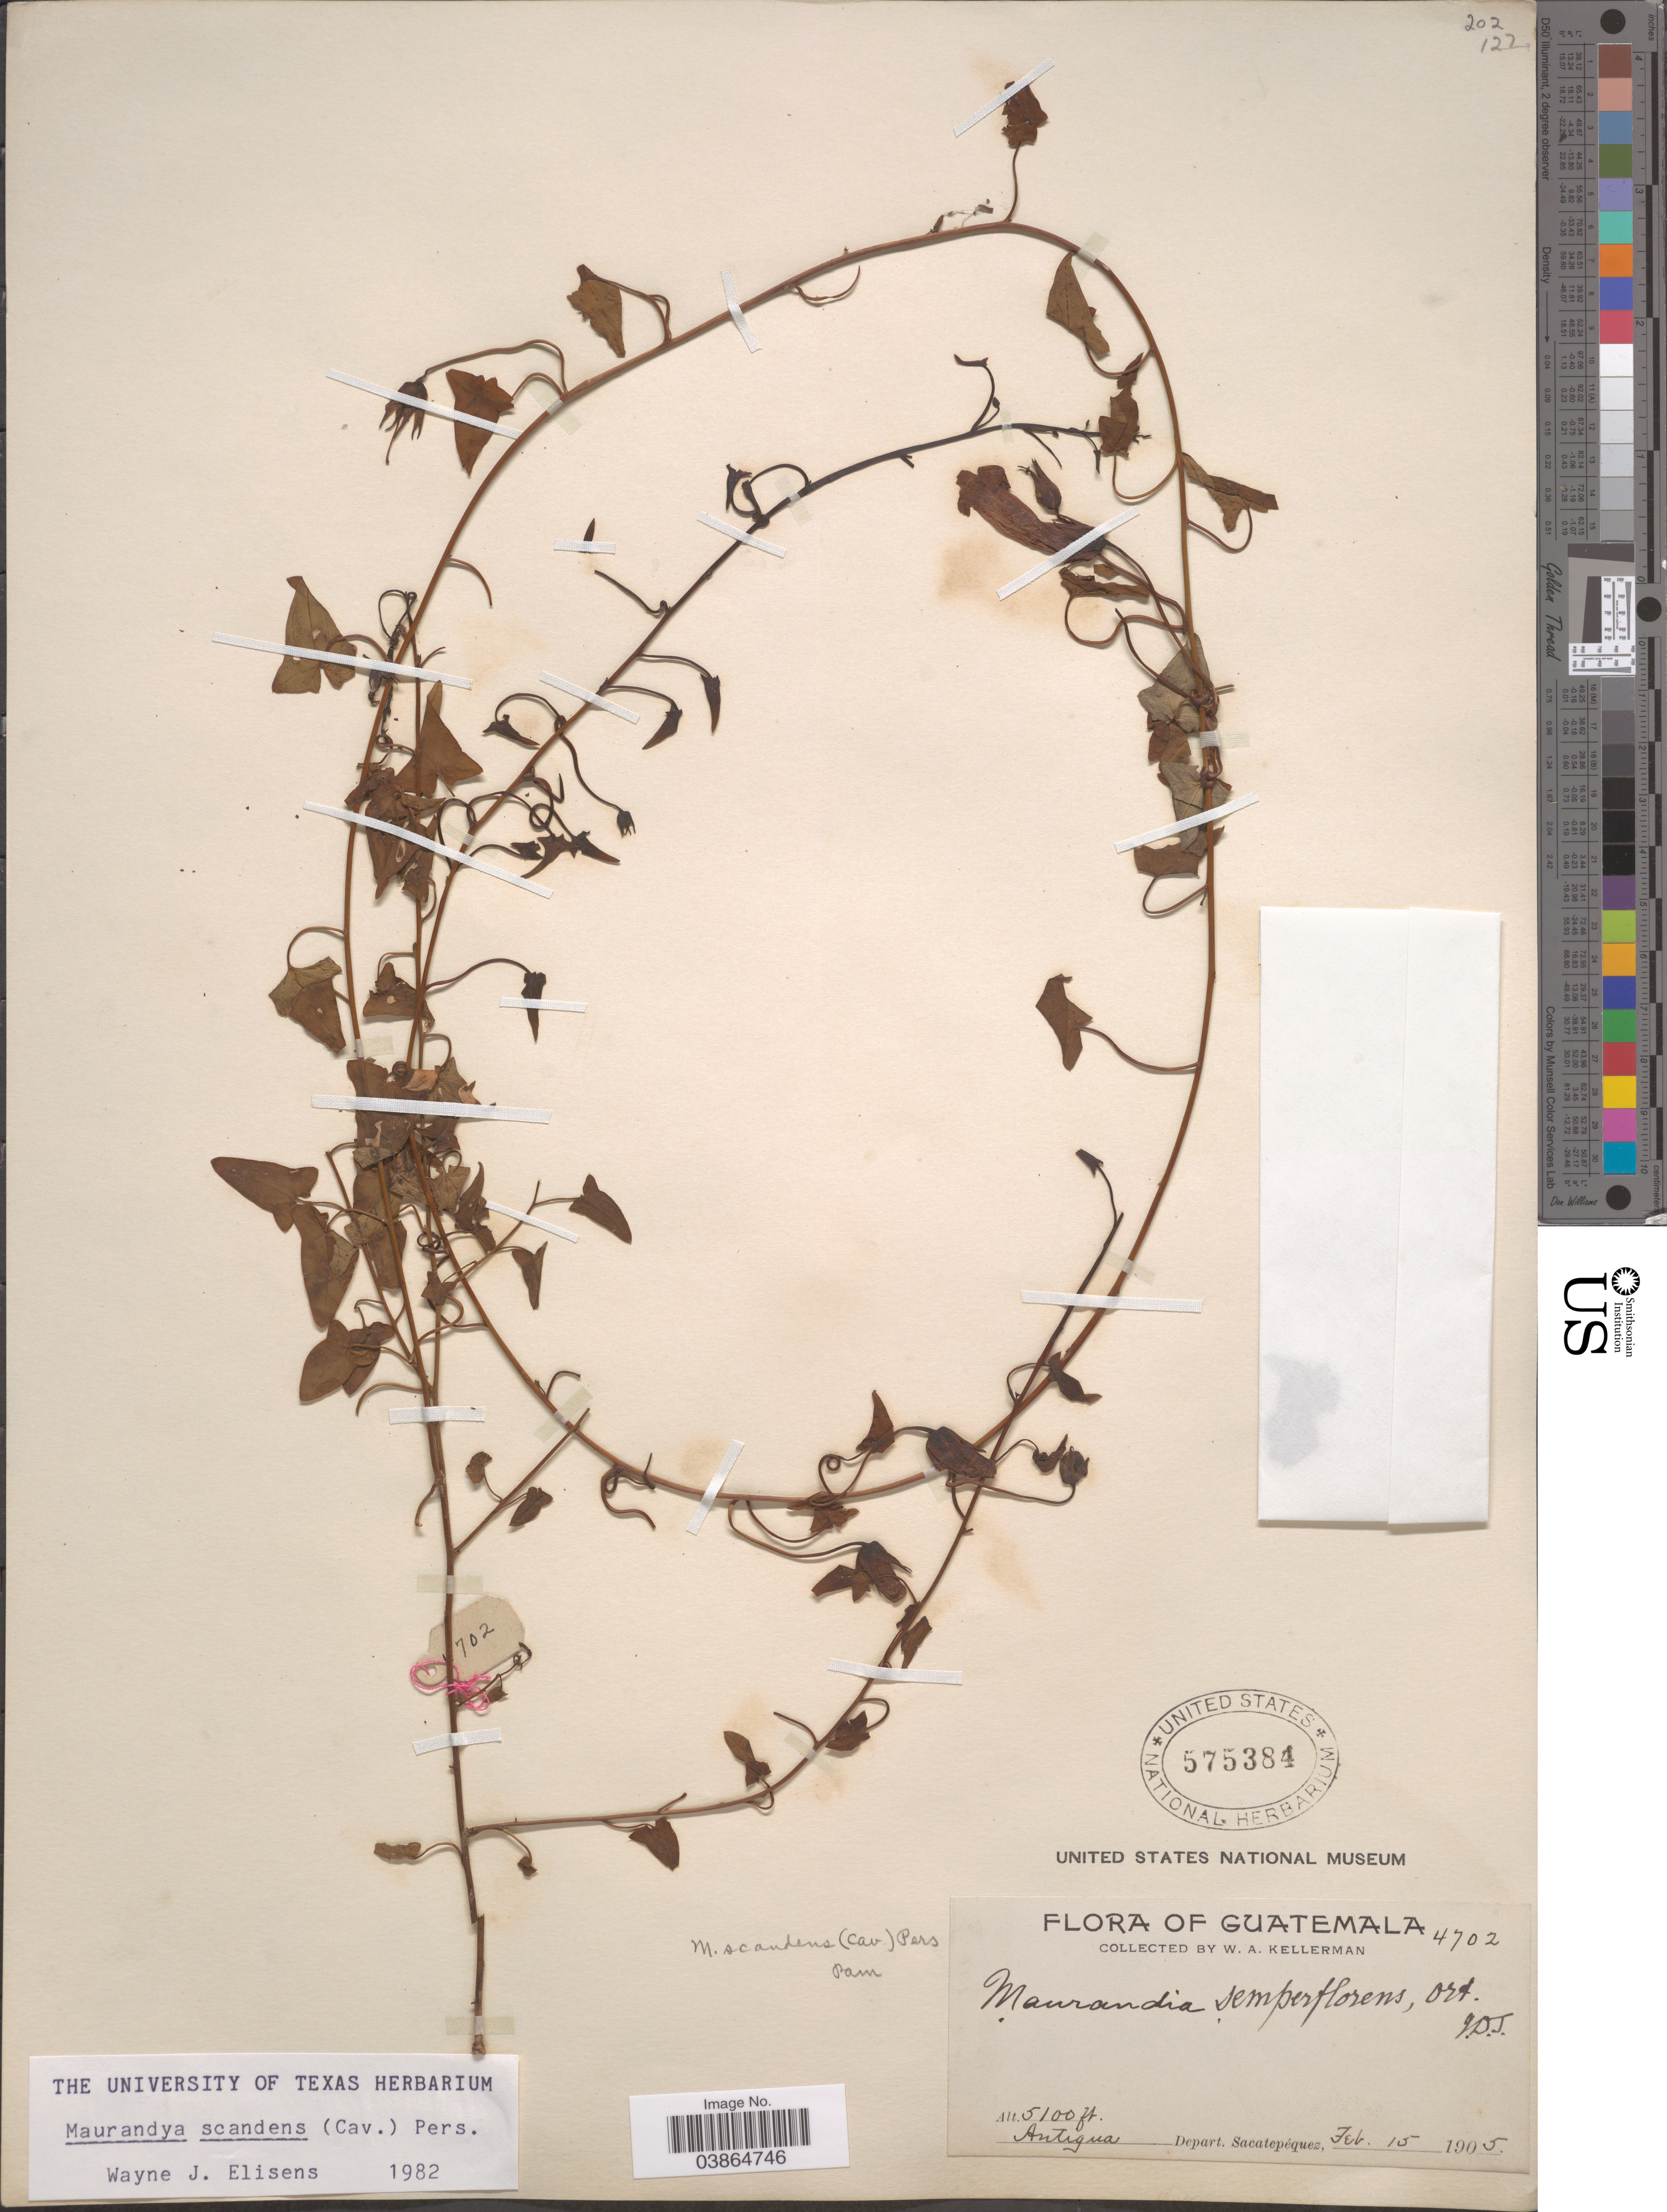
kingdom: Plantae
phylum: Tracheophyta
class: Magnoliopsida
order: Lamiales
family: Plantaginaceae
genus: Maurandya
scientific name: Maurandya scandens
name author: (Cav.) Pers.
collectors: W. Kellerman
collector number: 4702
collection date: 1905-02-15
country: Guatemala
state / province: Sacatepequez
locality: Antigua, Depart. Sacatepéquez.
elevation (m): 1554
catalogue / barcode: US 575384